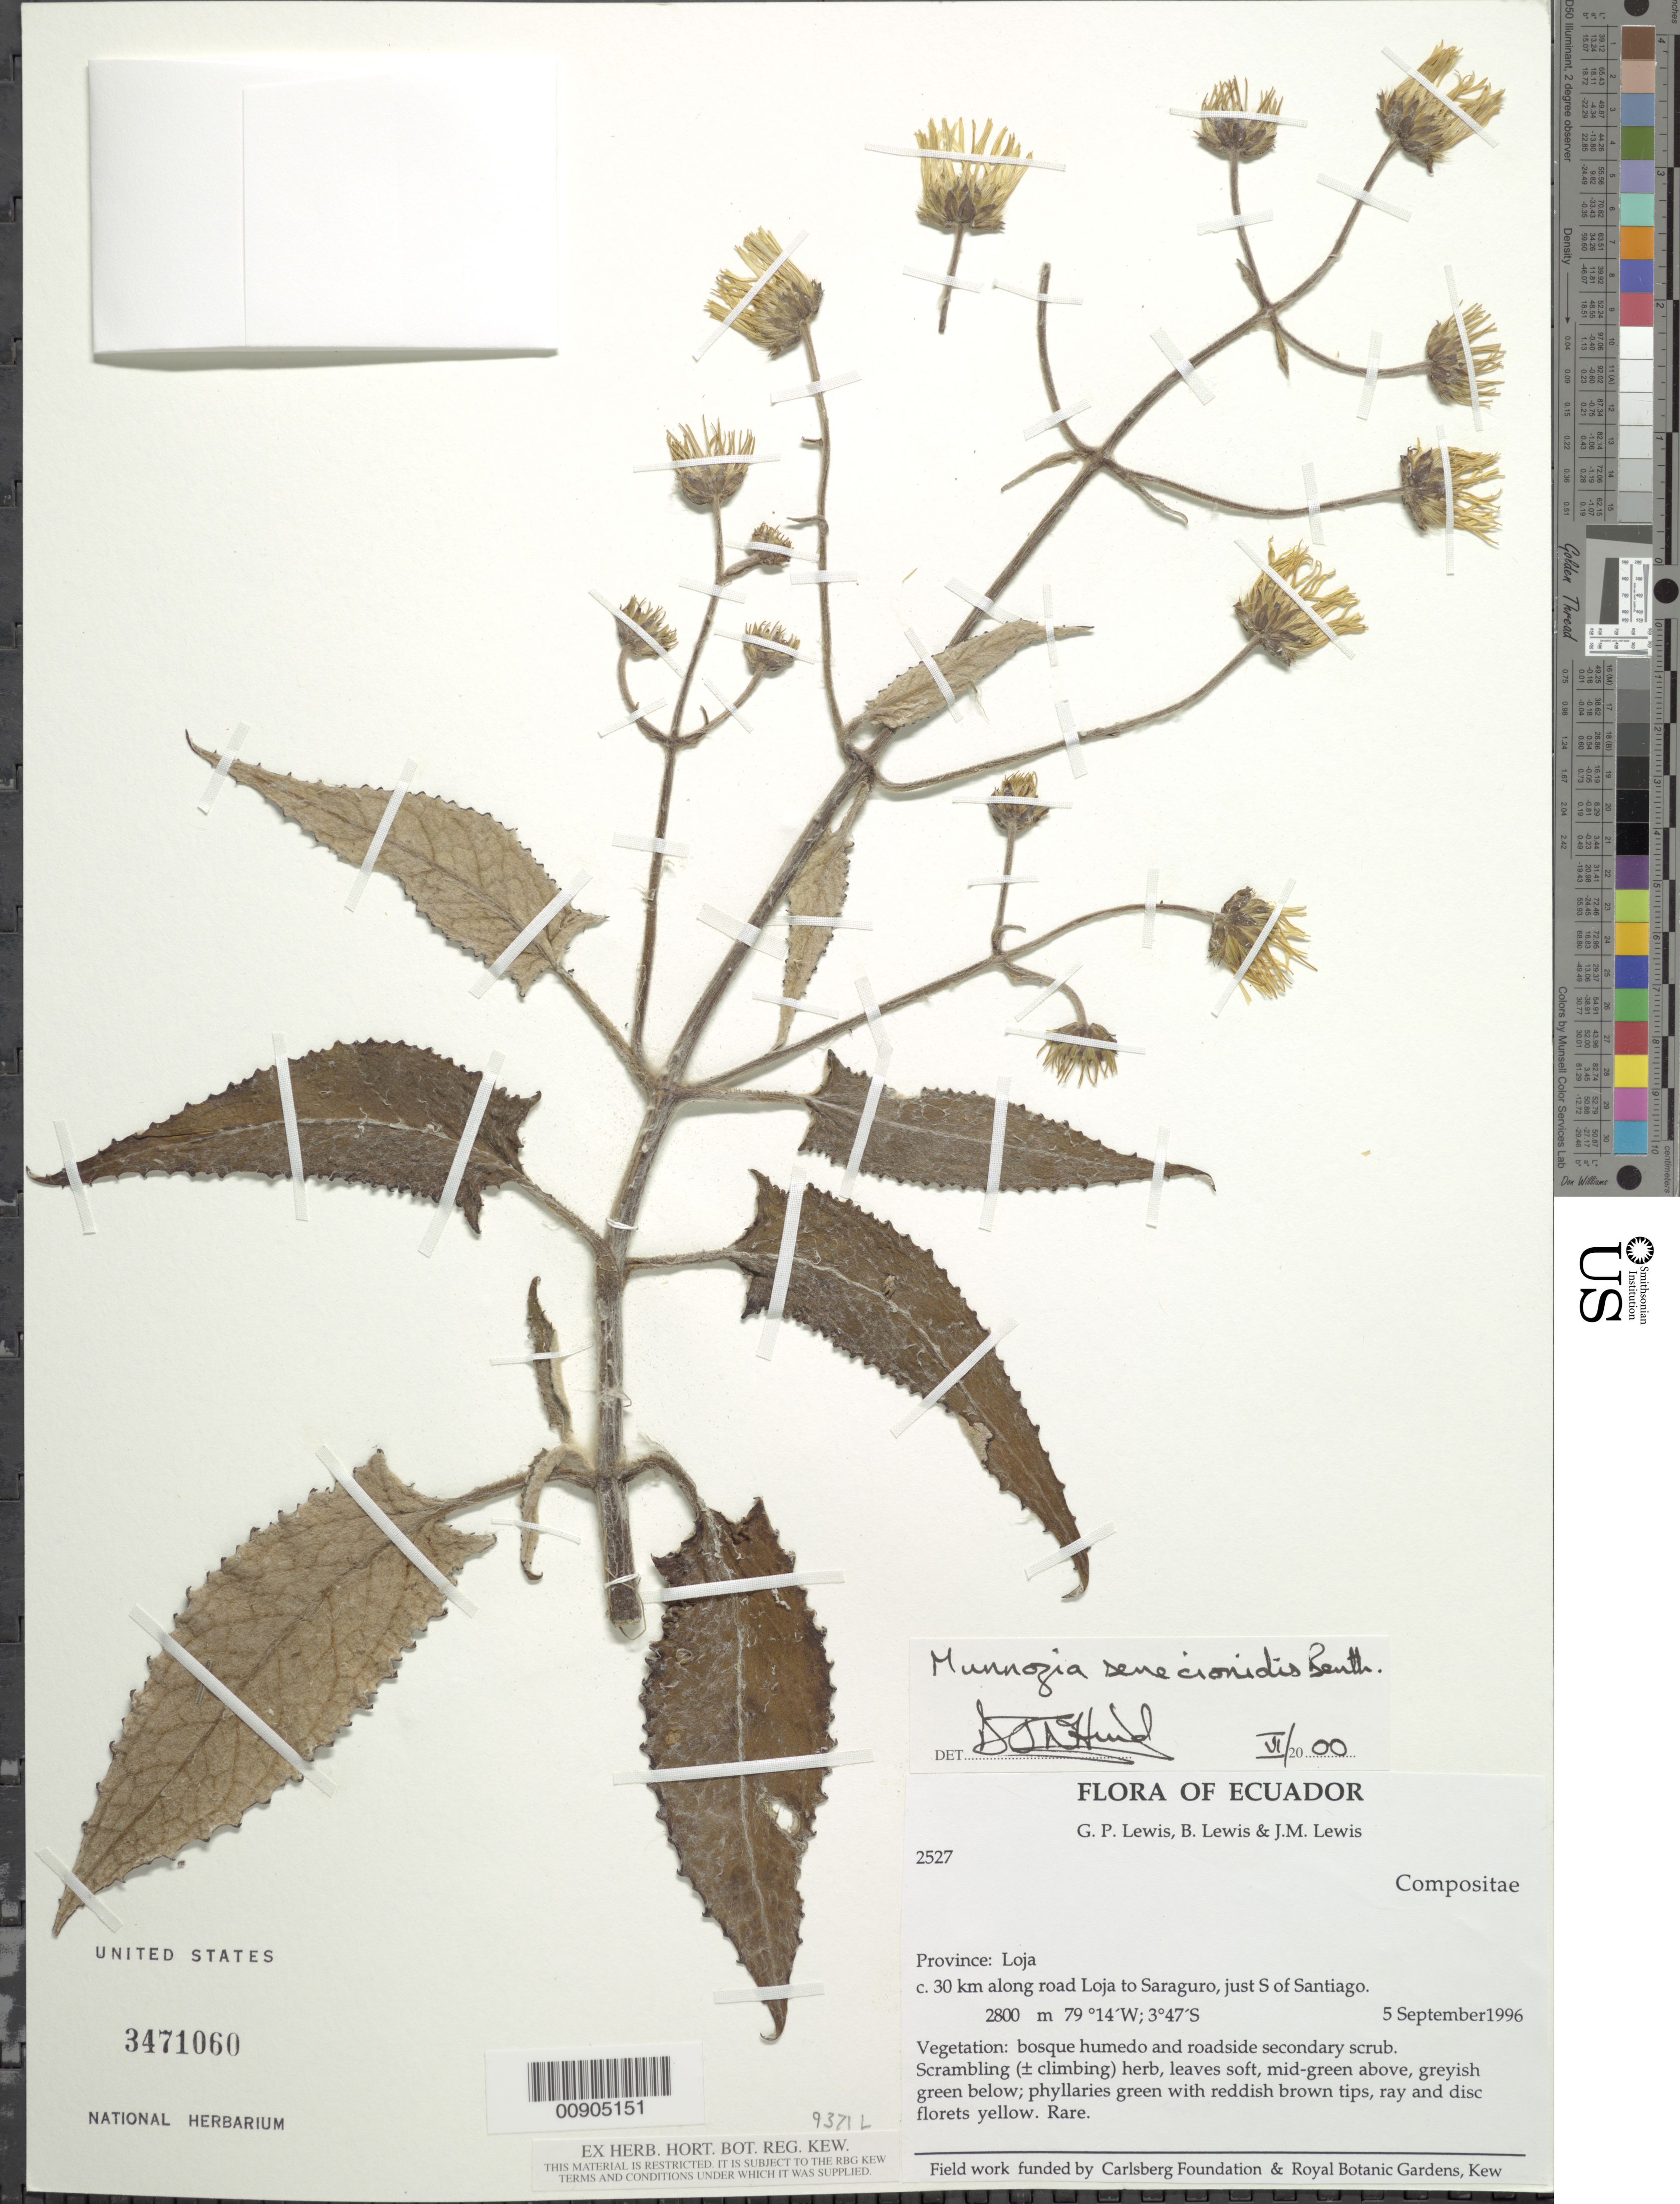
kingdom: Plantae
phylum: Tracheophyta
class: Magnoliopsida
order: Asterales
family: Asteraceae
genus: Munnozia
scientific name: Munnozia senecionidis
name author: Benth.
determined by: Hind, N.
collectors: G. P. Lewis, B. A. Lewis & J. M. Lewis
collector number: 2527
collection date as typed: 5 September 1996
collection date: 1996-09-05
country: Ecuador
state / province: Loja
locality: Loja to Saraguro road, ca. 30 km; just S of Santiago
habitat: Bosque humedo and roadside secondary scrub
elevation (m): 2800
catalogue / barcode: US 3471060